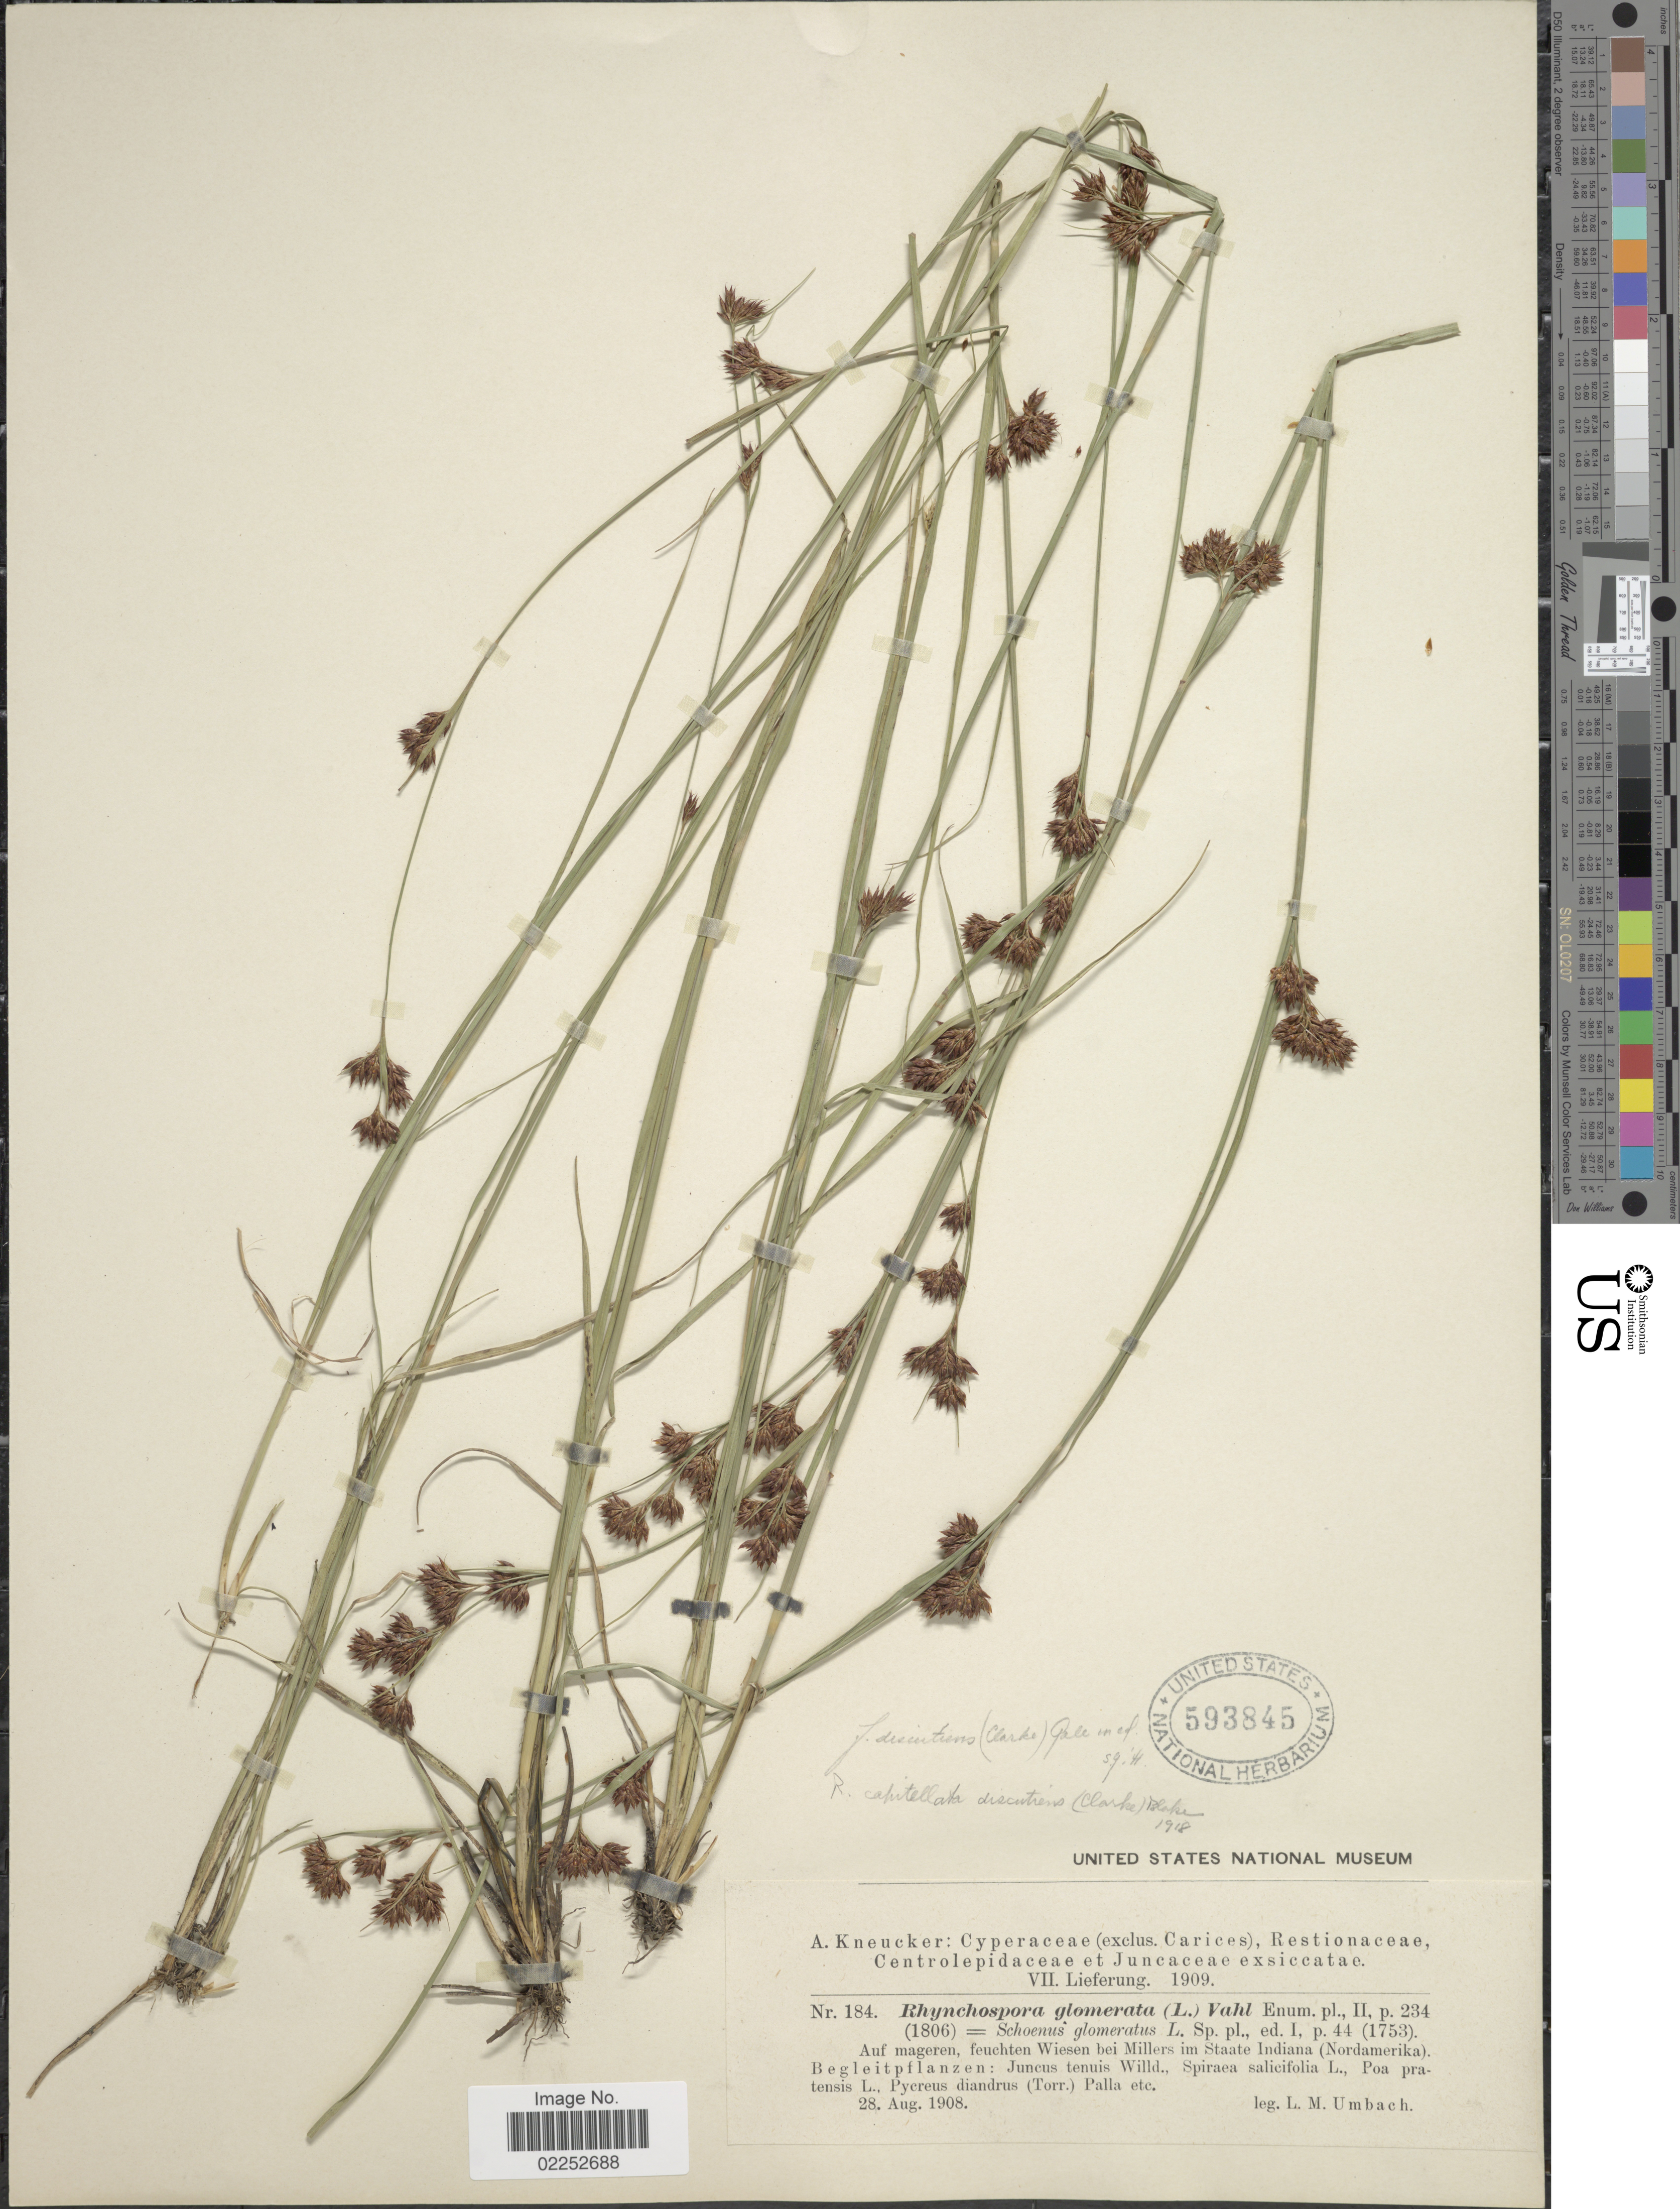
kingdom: Plantae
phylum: Tracheophyta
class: Liliopsida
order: Poales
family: Cyperaceae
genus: Rhynchospora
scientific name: Rhynchospora capitellata f. discutiens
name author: (S.F. Blake) Gale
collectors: L. M. Umbach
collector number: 184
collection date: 1908-08-28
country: United States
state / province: Indiana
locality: Auf mageren, feuchten Wiesen bei Millers im Staate Indiana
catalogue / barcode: US 593845